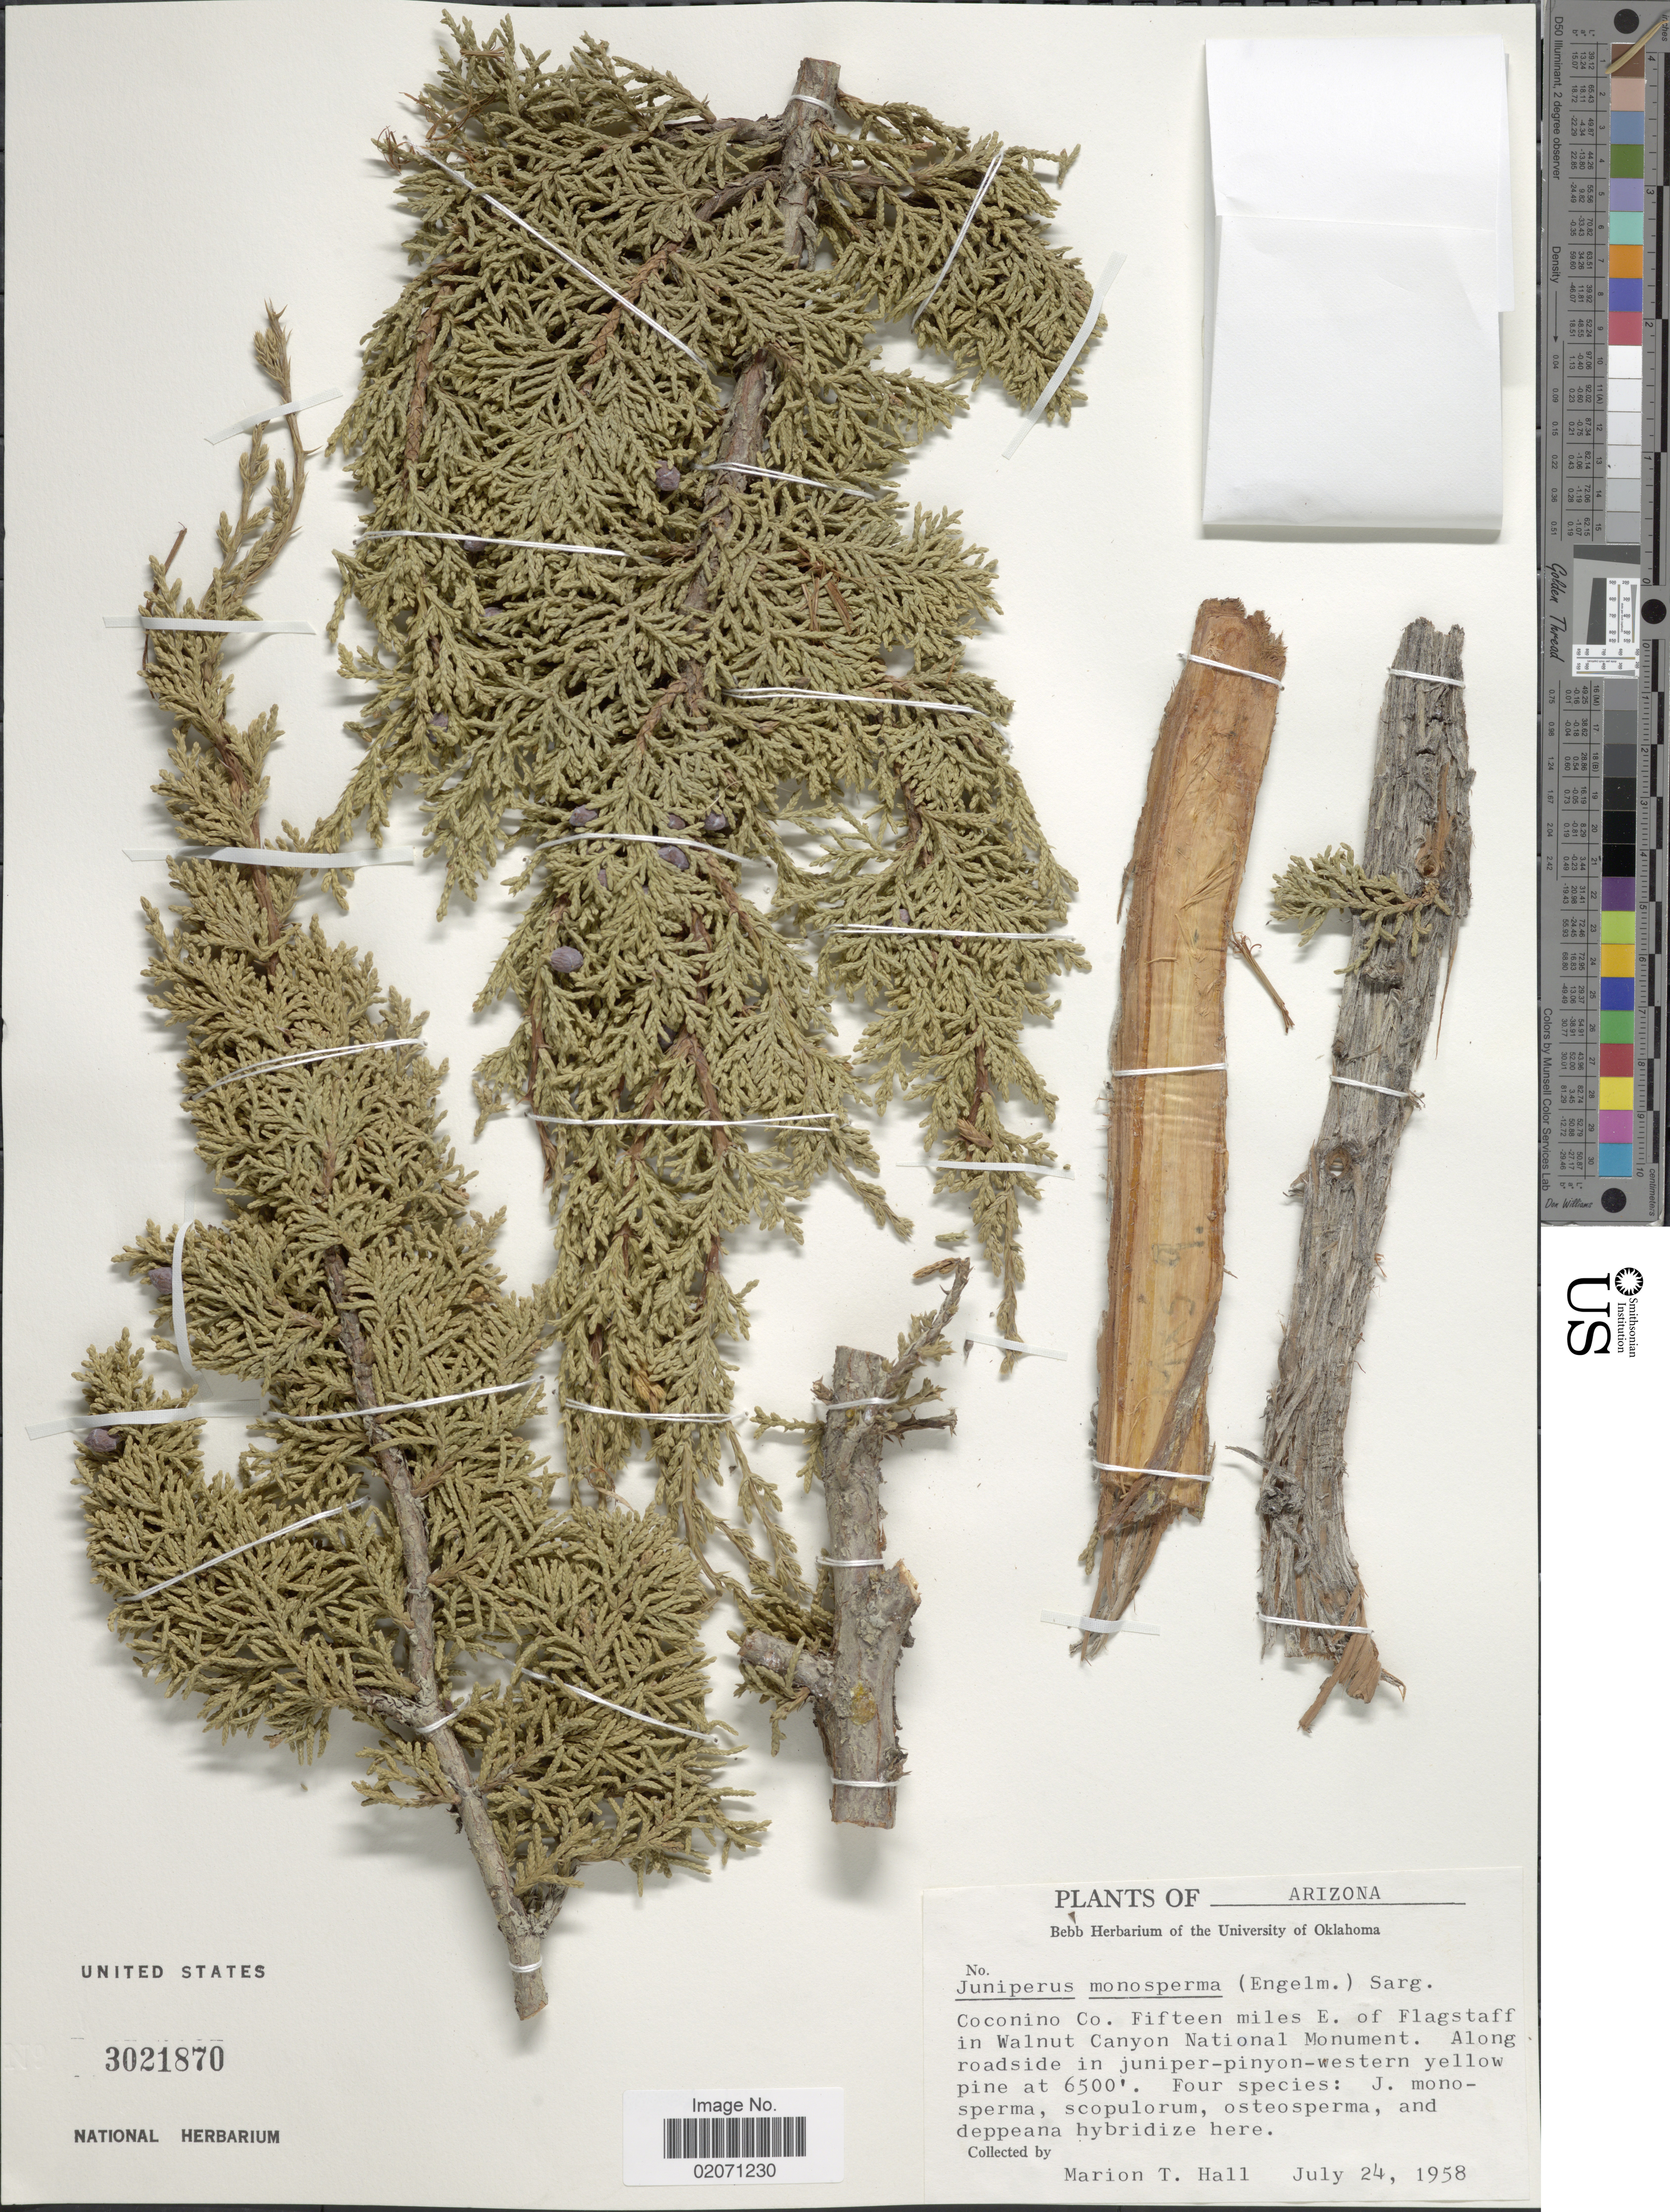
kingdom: Plantae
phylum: Tracheophyta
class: Pinopsida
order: Pinales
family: Cupressaceae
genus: Juniperus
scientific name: Juniperus monosperma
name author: (Engelm.) Sarg.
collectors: M. T. Hall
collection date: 1958-07-24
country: United States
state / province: Arizona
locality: Coconino Co. Fifteen miles E. of Flagstaff in Walnut Canyon National Monument. Along roadside in Juniper-pinyon-western yellow pine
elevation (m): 1981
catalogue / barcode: US 3021870